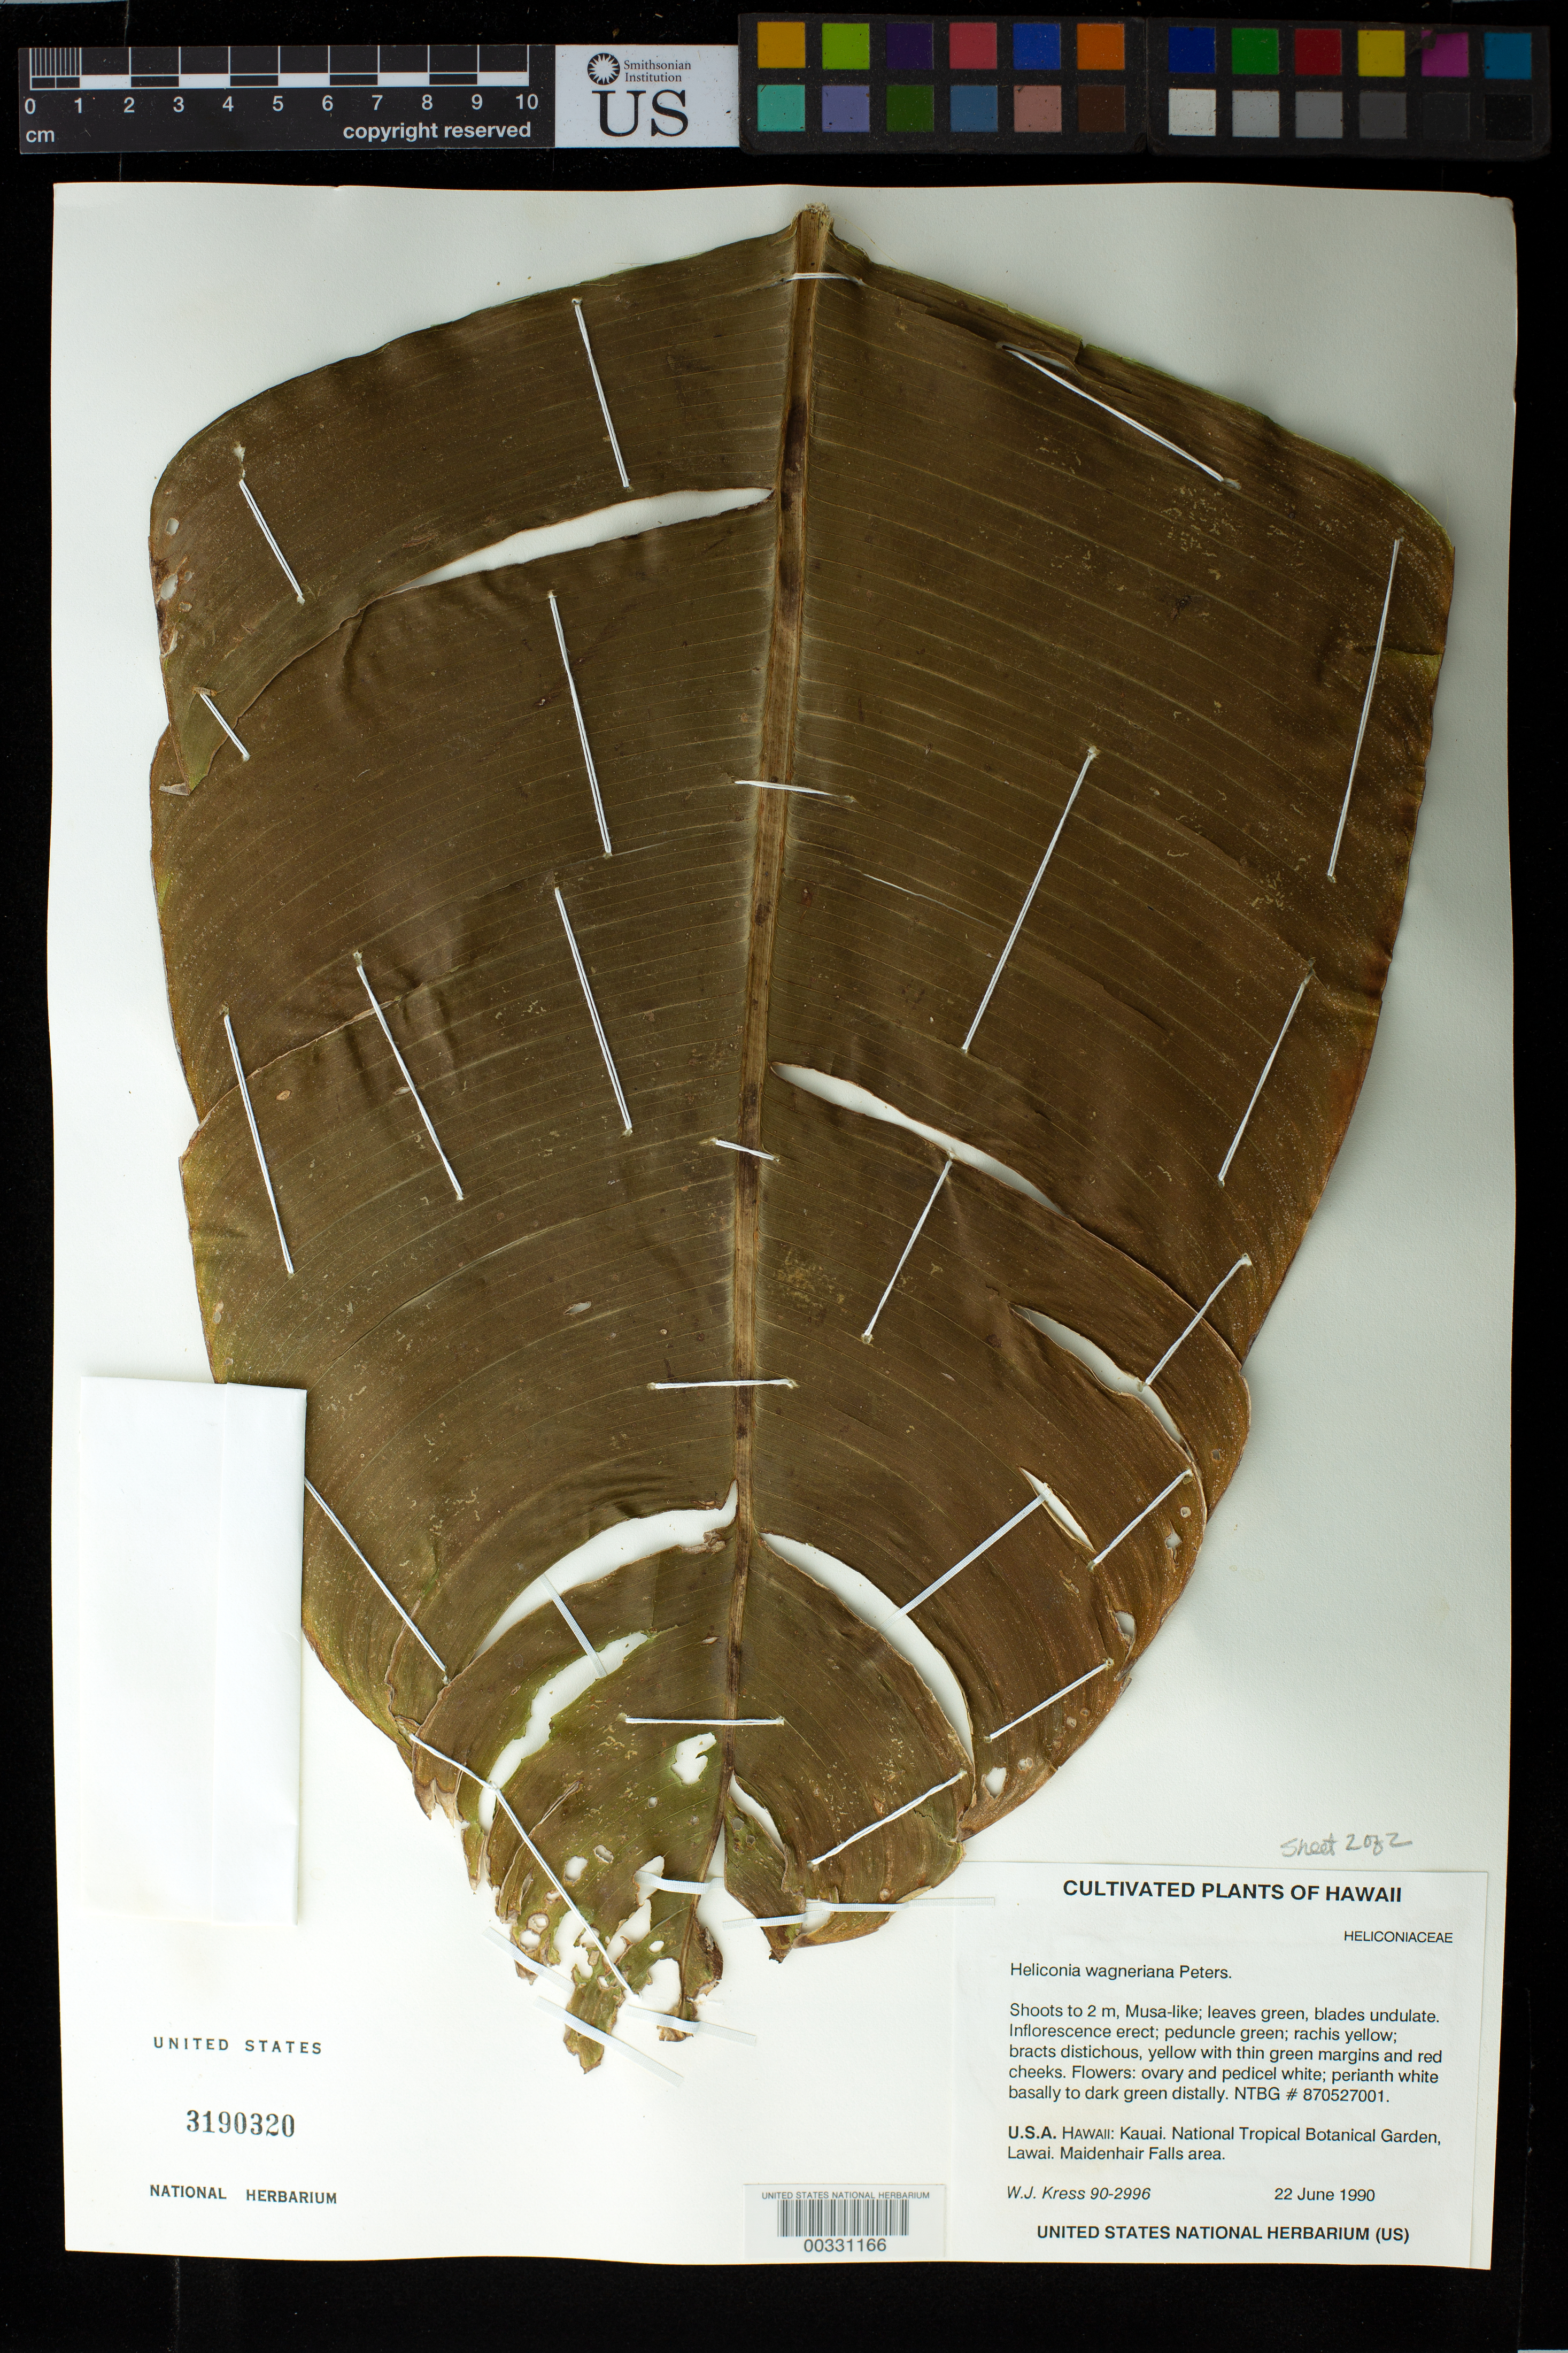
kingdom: Plantae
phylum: Tracheophyta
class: Liliopsida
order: Zingiberales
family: Heliconiaceae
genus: Heliconia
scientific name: Heliconia wagneriana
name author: Petersen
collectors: W. J. Kress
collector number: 90-2996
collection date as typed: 22 Jun 1990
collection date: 1990-06-22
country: United States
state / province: Florida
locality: Southern Florida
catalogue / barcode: US 3190320